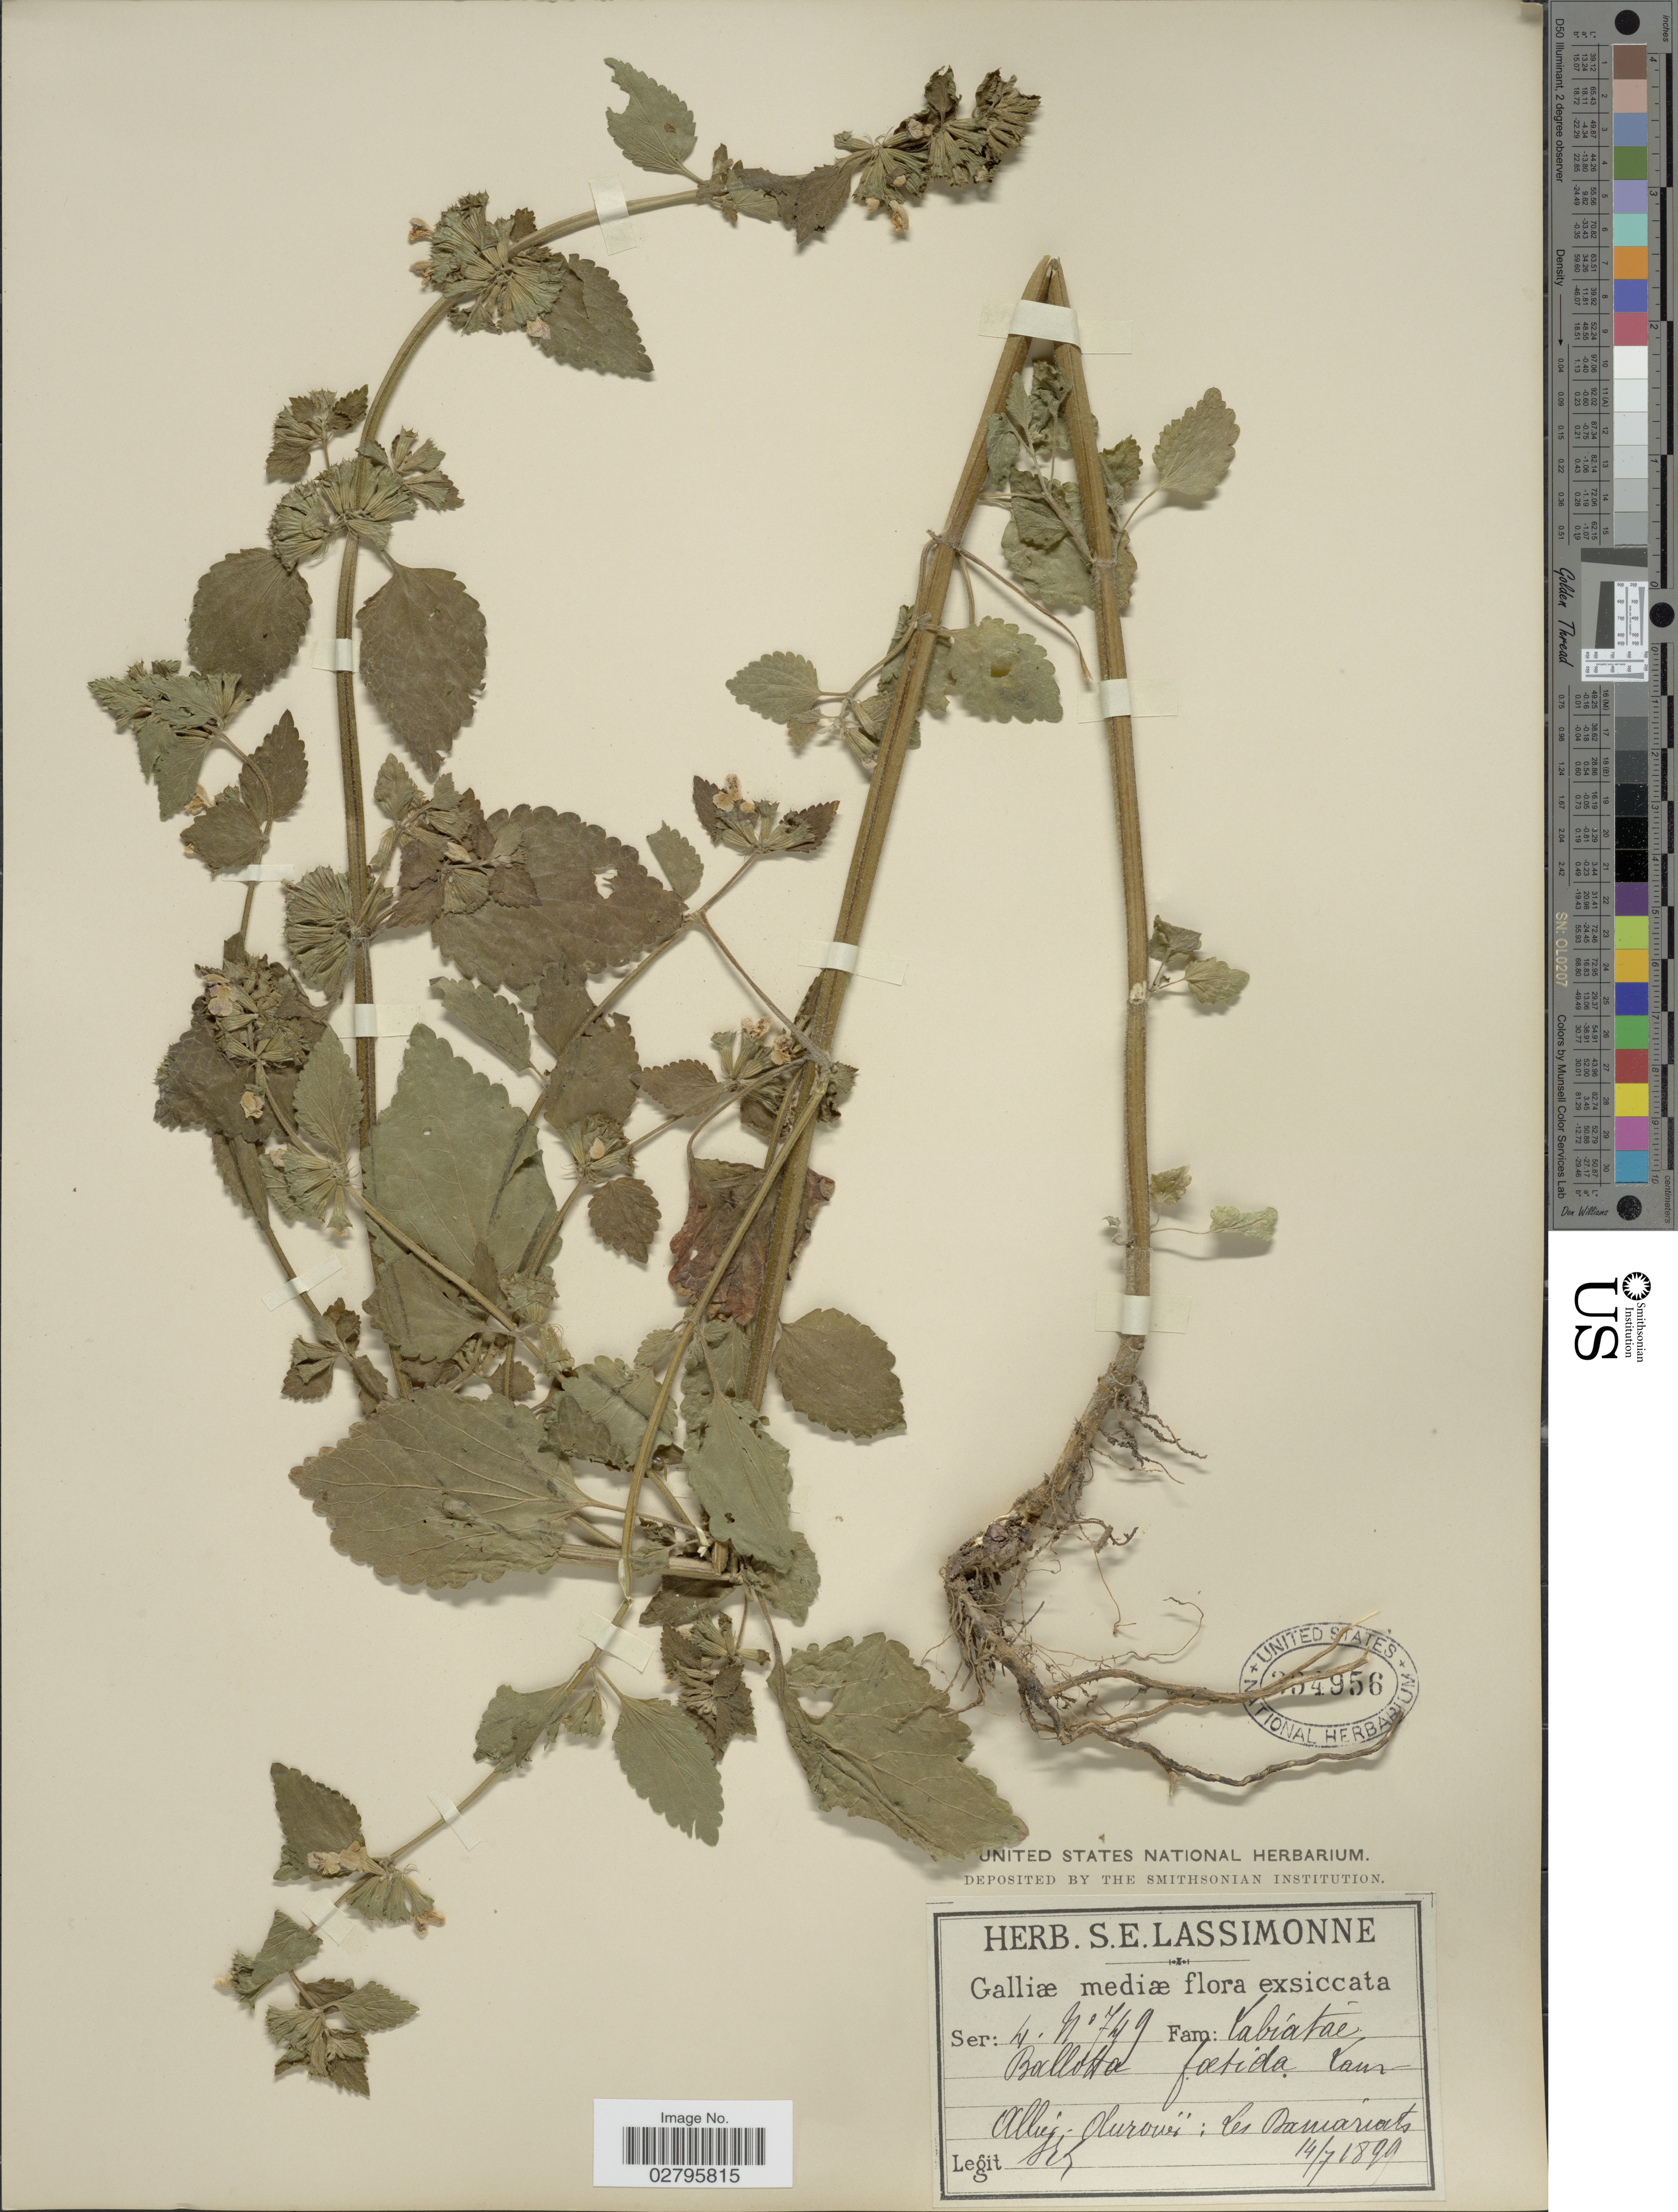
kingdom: Plantae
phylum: Tracheophyta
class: Magnoliopsida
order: Lamiales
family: Lamiaceae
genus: Ballota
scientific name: Ballota nigra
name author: L.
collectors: S. Lassimonne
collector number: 749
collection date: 1899-07-14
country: France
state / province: Auvergne-Rhône-Alpes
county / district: Allier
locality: Galliæ [France]. Allier - Aurouër: Les Damariats.